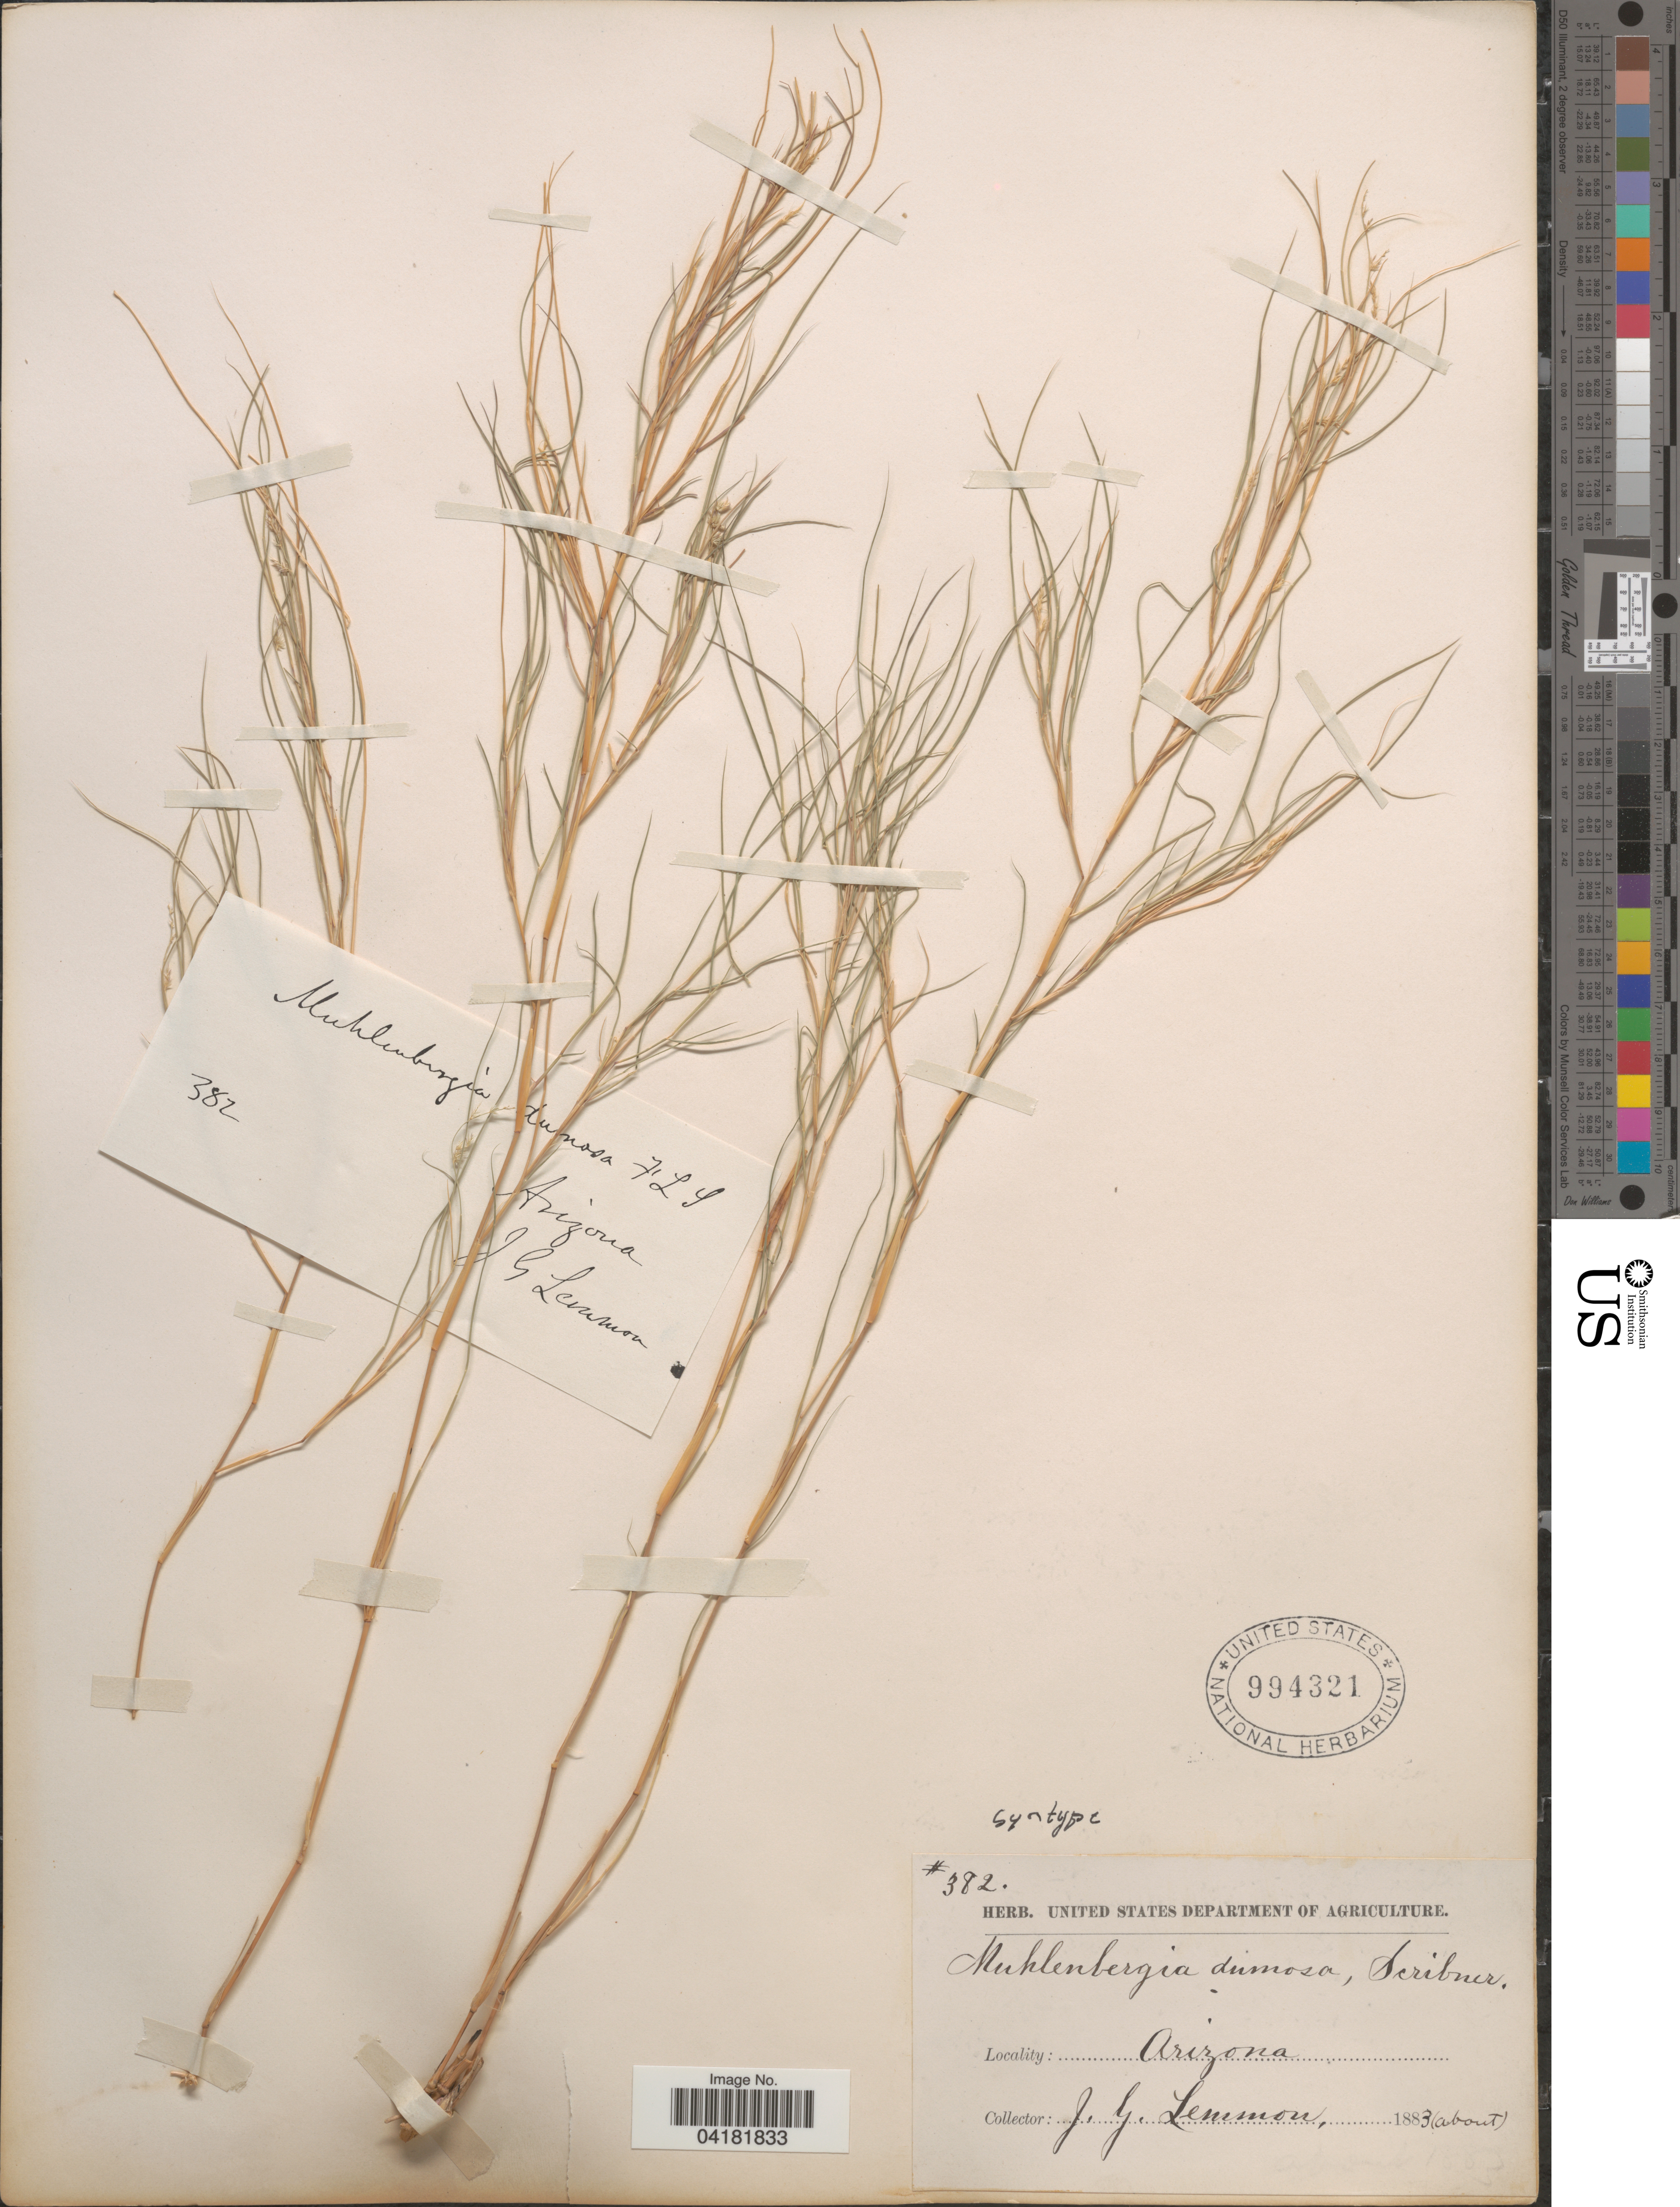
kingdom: Plantae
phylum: Tracheophyta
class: Liliopsida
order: Poales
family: Poaceae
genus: Muhlenbergia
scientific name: Muhlenbergia dumosa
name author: Scribn. ex Vasey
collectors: J. Lemmon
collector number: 382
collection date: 1883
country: United States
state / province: Arizona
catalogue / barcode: US 994321